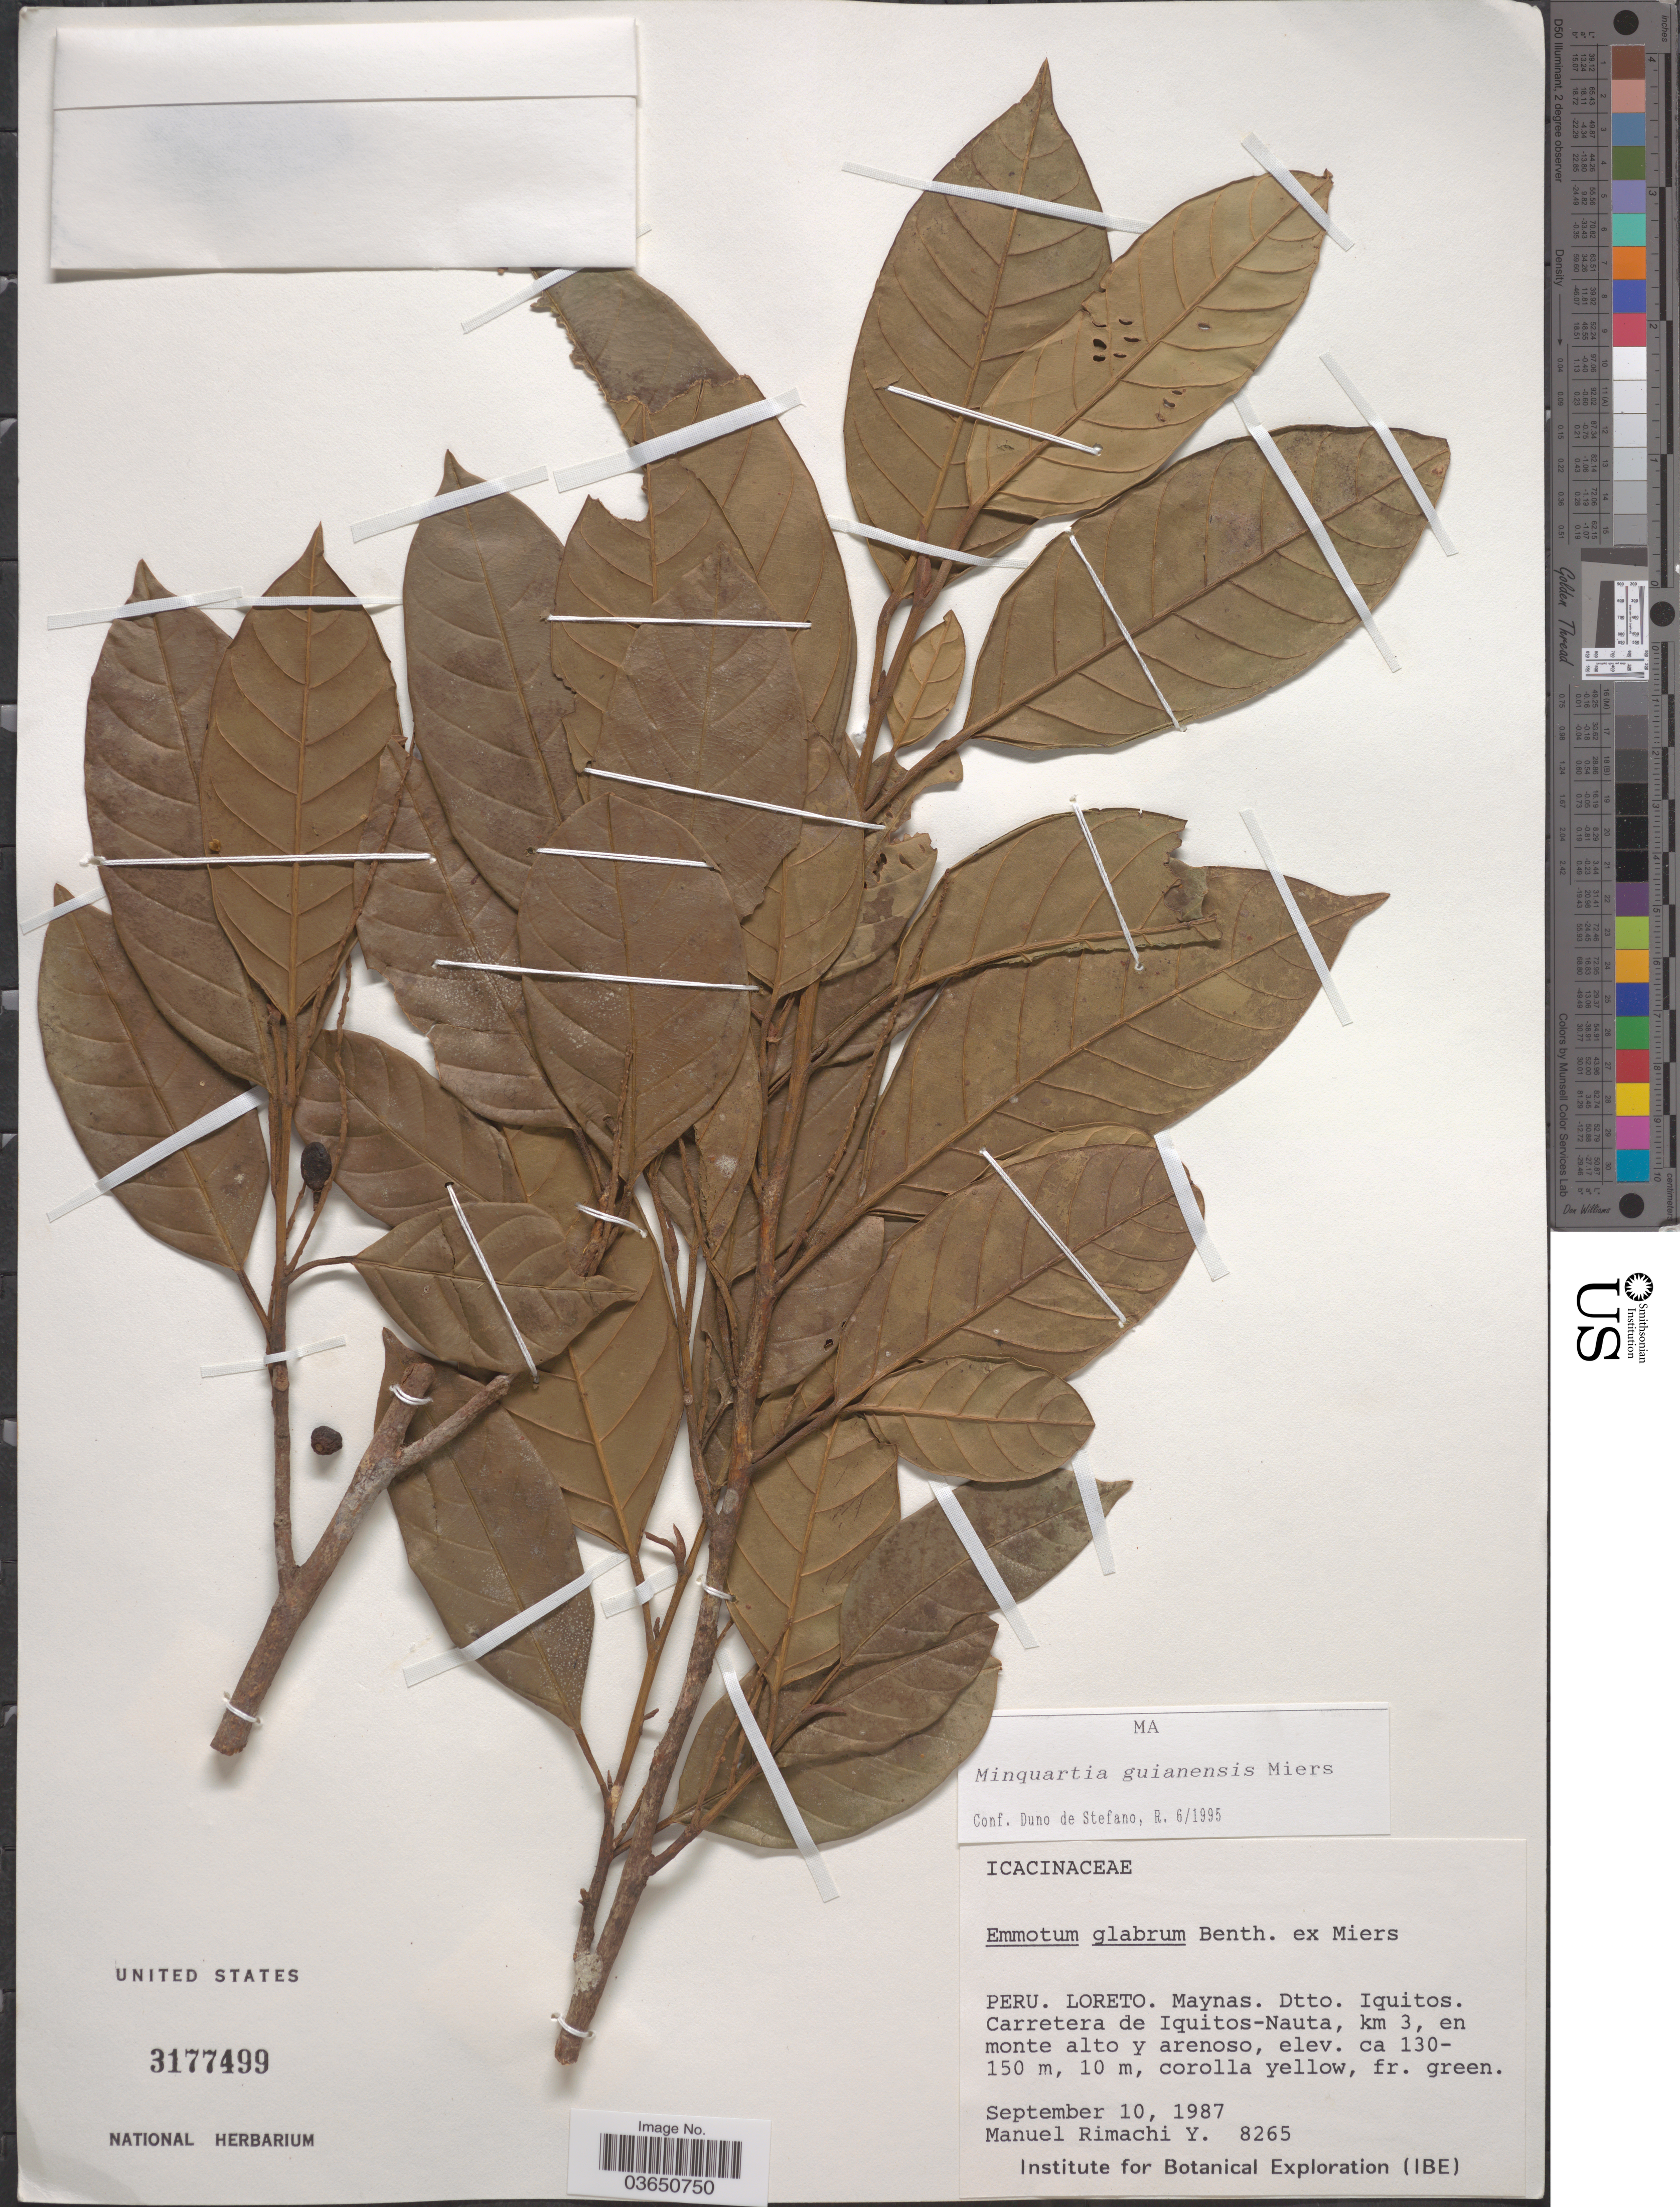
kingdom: Plantae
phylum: Tracheophyta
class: Magnoliopsida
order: Santalales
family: Coulaceae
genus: Minquartia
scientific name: Minquartia guianensis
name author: Aubl.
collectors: M. Rimachi Y.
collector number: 8265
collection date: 1987-09-10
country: Peru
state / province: Loreto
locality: Maynas. Dtto. Iquitos. Carretera de Iquitos-Nauta, km 3.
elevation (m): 130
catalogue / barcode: US 3177499